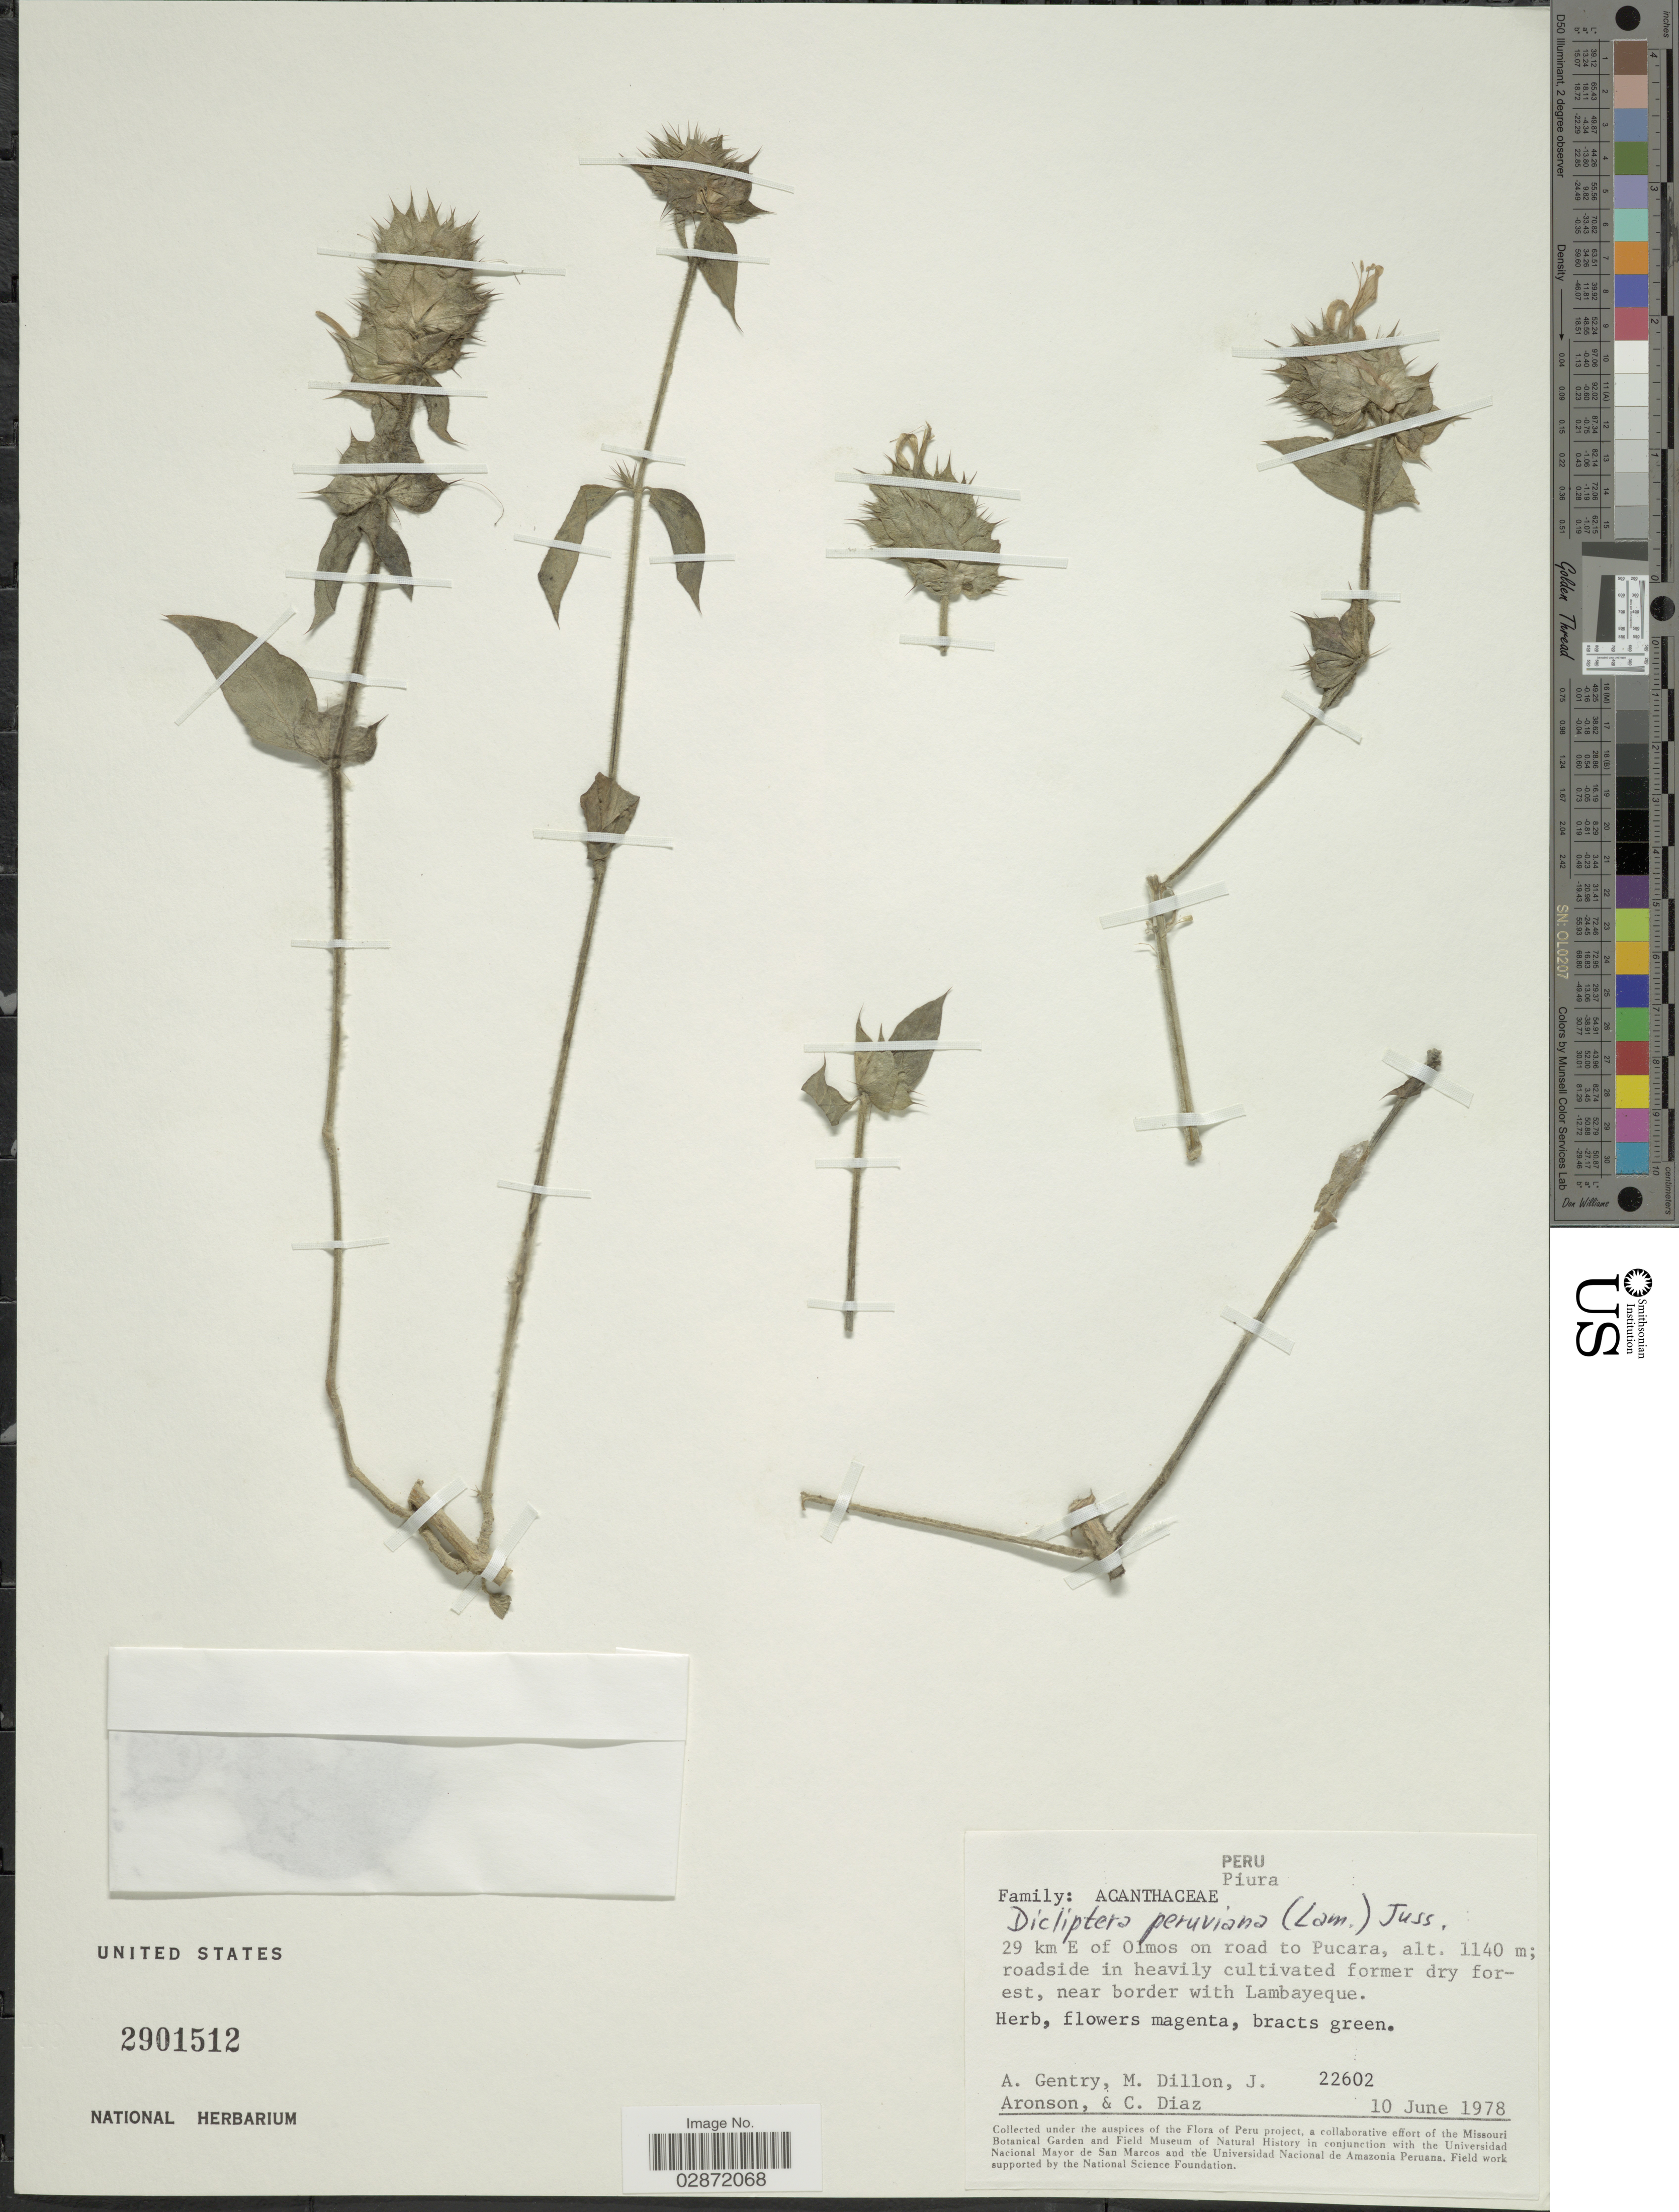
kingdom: Plantae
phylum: Tracheophyta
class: Magnoliopsida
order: Lamiales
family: Acanthaceae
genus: Dicliptera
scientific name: Dicliptera peruviana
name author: (Ruiz & Pav.) Juss.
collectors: A. H. Gentry, M. O. Dillon, J. Aronson & C. Díaz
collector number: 22602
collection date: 1978-06-10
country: Peru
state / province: Piura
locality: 29 km E of Olmos on road to Pucara. Roadside in heavily cultivated former dry forest, near border with Lambayeque.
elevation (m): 1140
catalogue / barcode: US 2901512